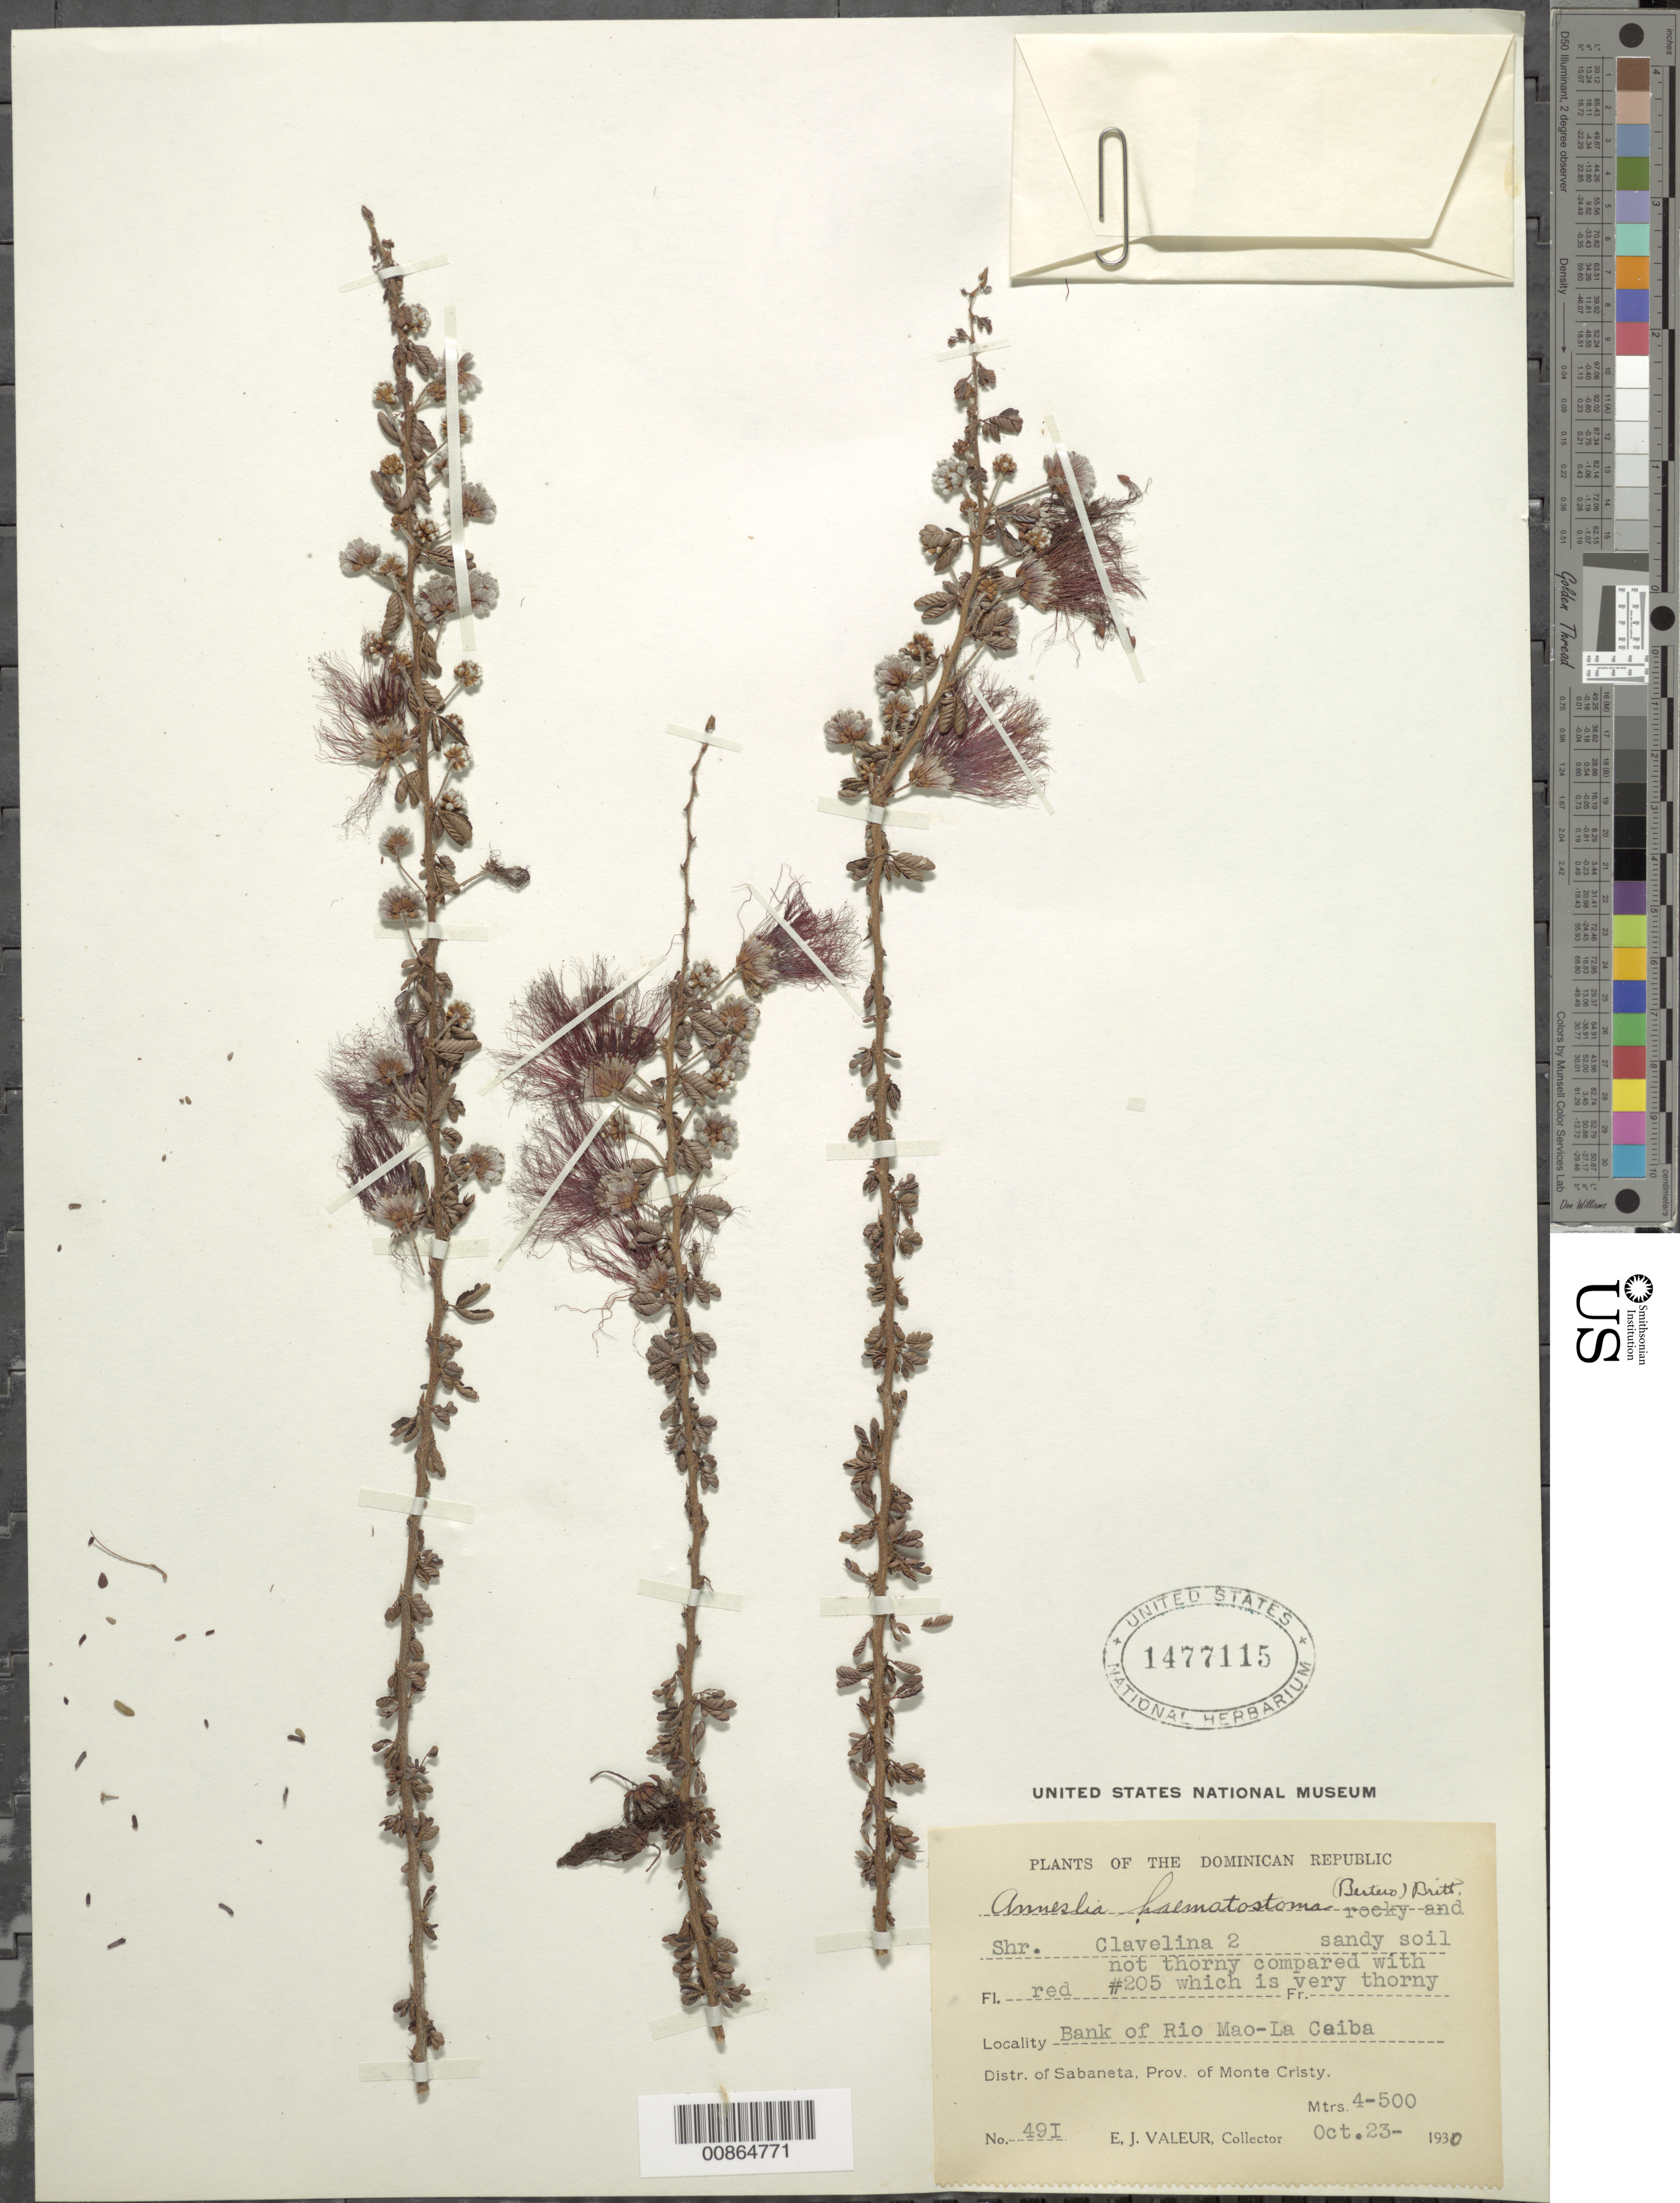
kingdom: Plantae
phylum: Tracheophyta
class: Magnoliopsida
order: Fabales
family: Fabaceae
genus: Calliandra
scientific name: Calliandra haematostoma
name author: (DC.) Urb.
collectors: E. Valeur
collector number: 491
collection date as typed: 23 Oct 1930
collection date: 1930-10-23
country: Dominican Republic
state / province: Monte Cristi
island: Hispaniola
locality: Bank of Río Ma0 - La ceiba. Distr. of Sabaneta.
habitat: Sandy soil.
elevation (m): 400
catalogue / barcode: US 1477115